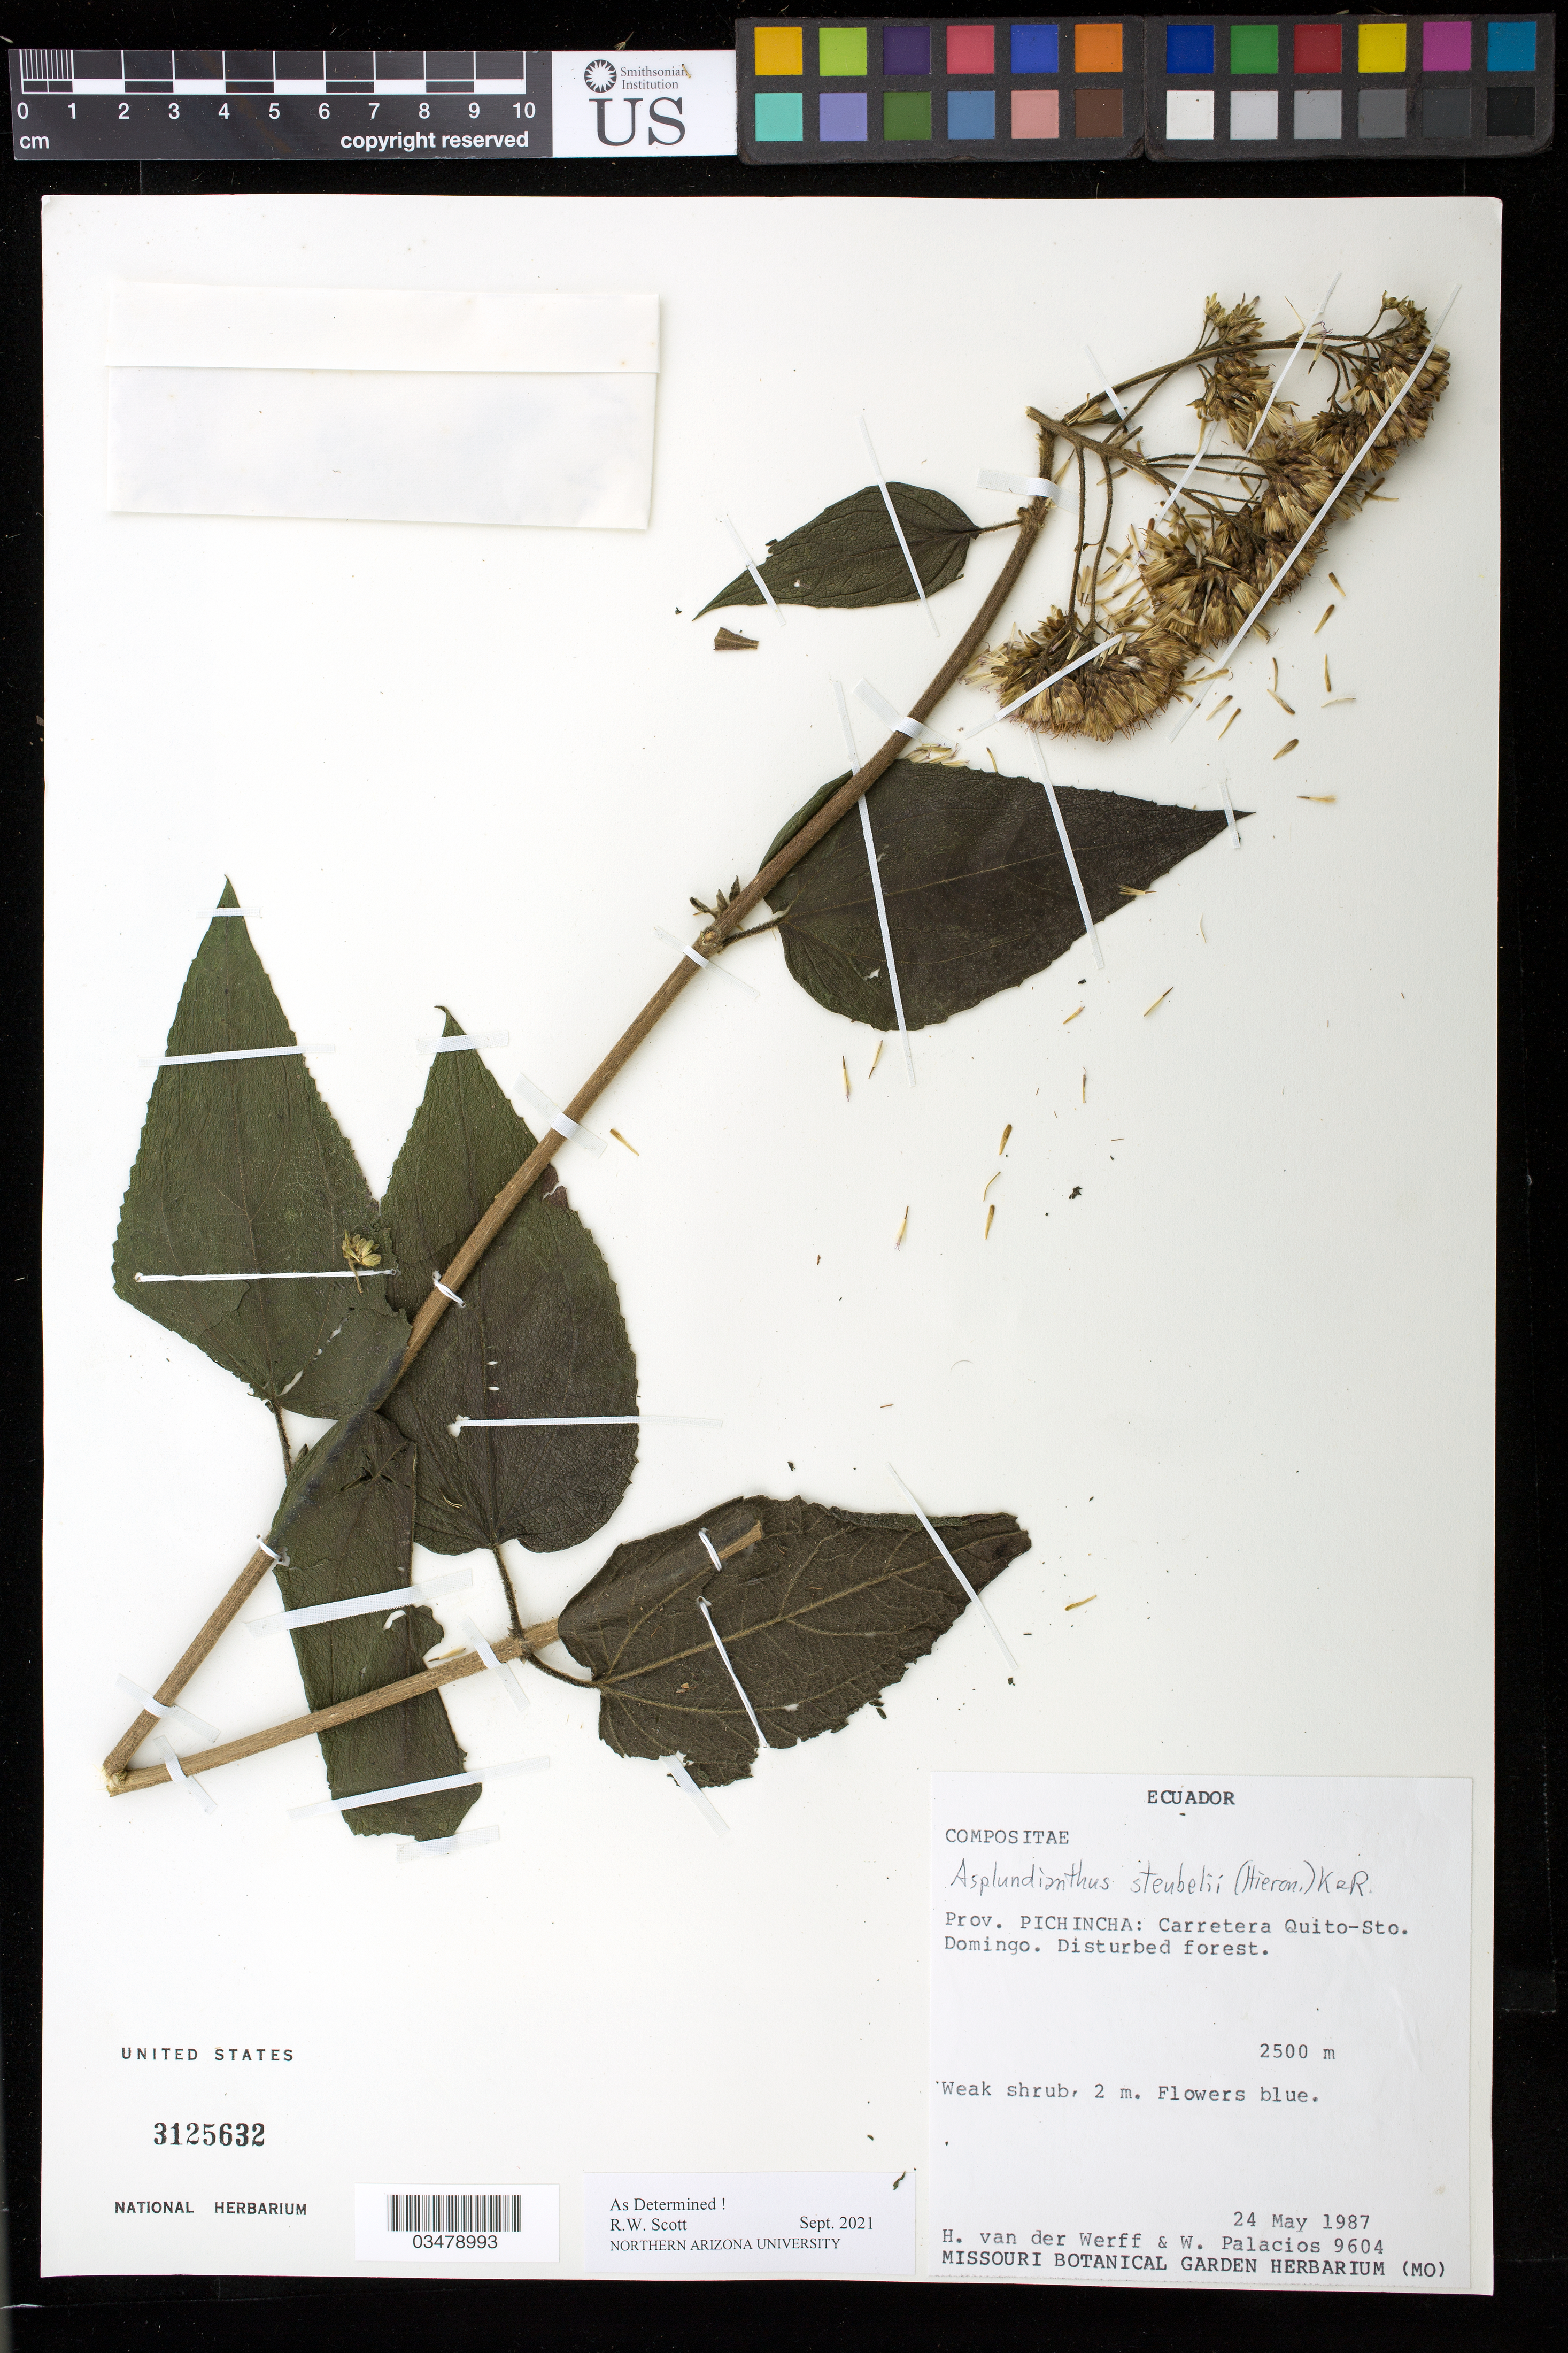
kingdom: Plantae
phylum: Tracheophyta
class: Magnoliopsida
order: Asterales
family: Asteraceae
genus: Asplundianthus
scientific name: Asplundianthus stuebelii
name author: (Hieron.) R.M. King & H. Rob.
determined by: Scott, R. W.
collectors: H. van der Werff & W. Palacios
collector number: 9604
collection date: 1987-05-24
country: Ecuador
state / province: Pichincha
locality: Carretera Quito-Sto. Domingo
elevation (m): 2500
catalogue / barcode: US 3125632